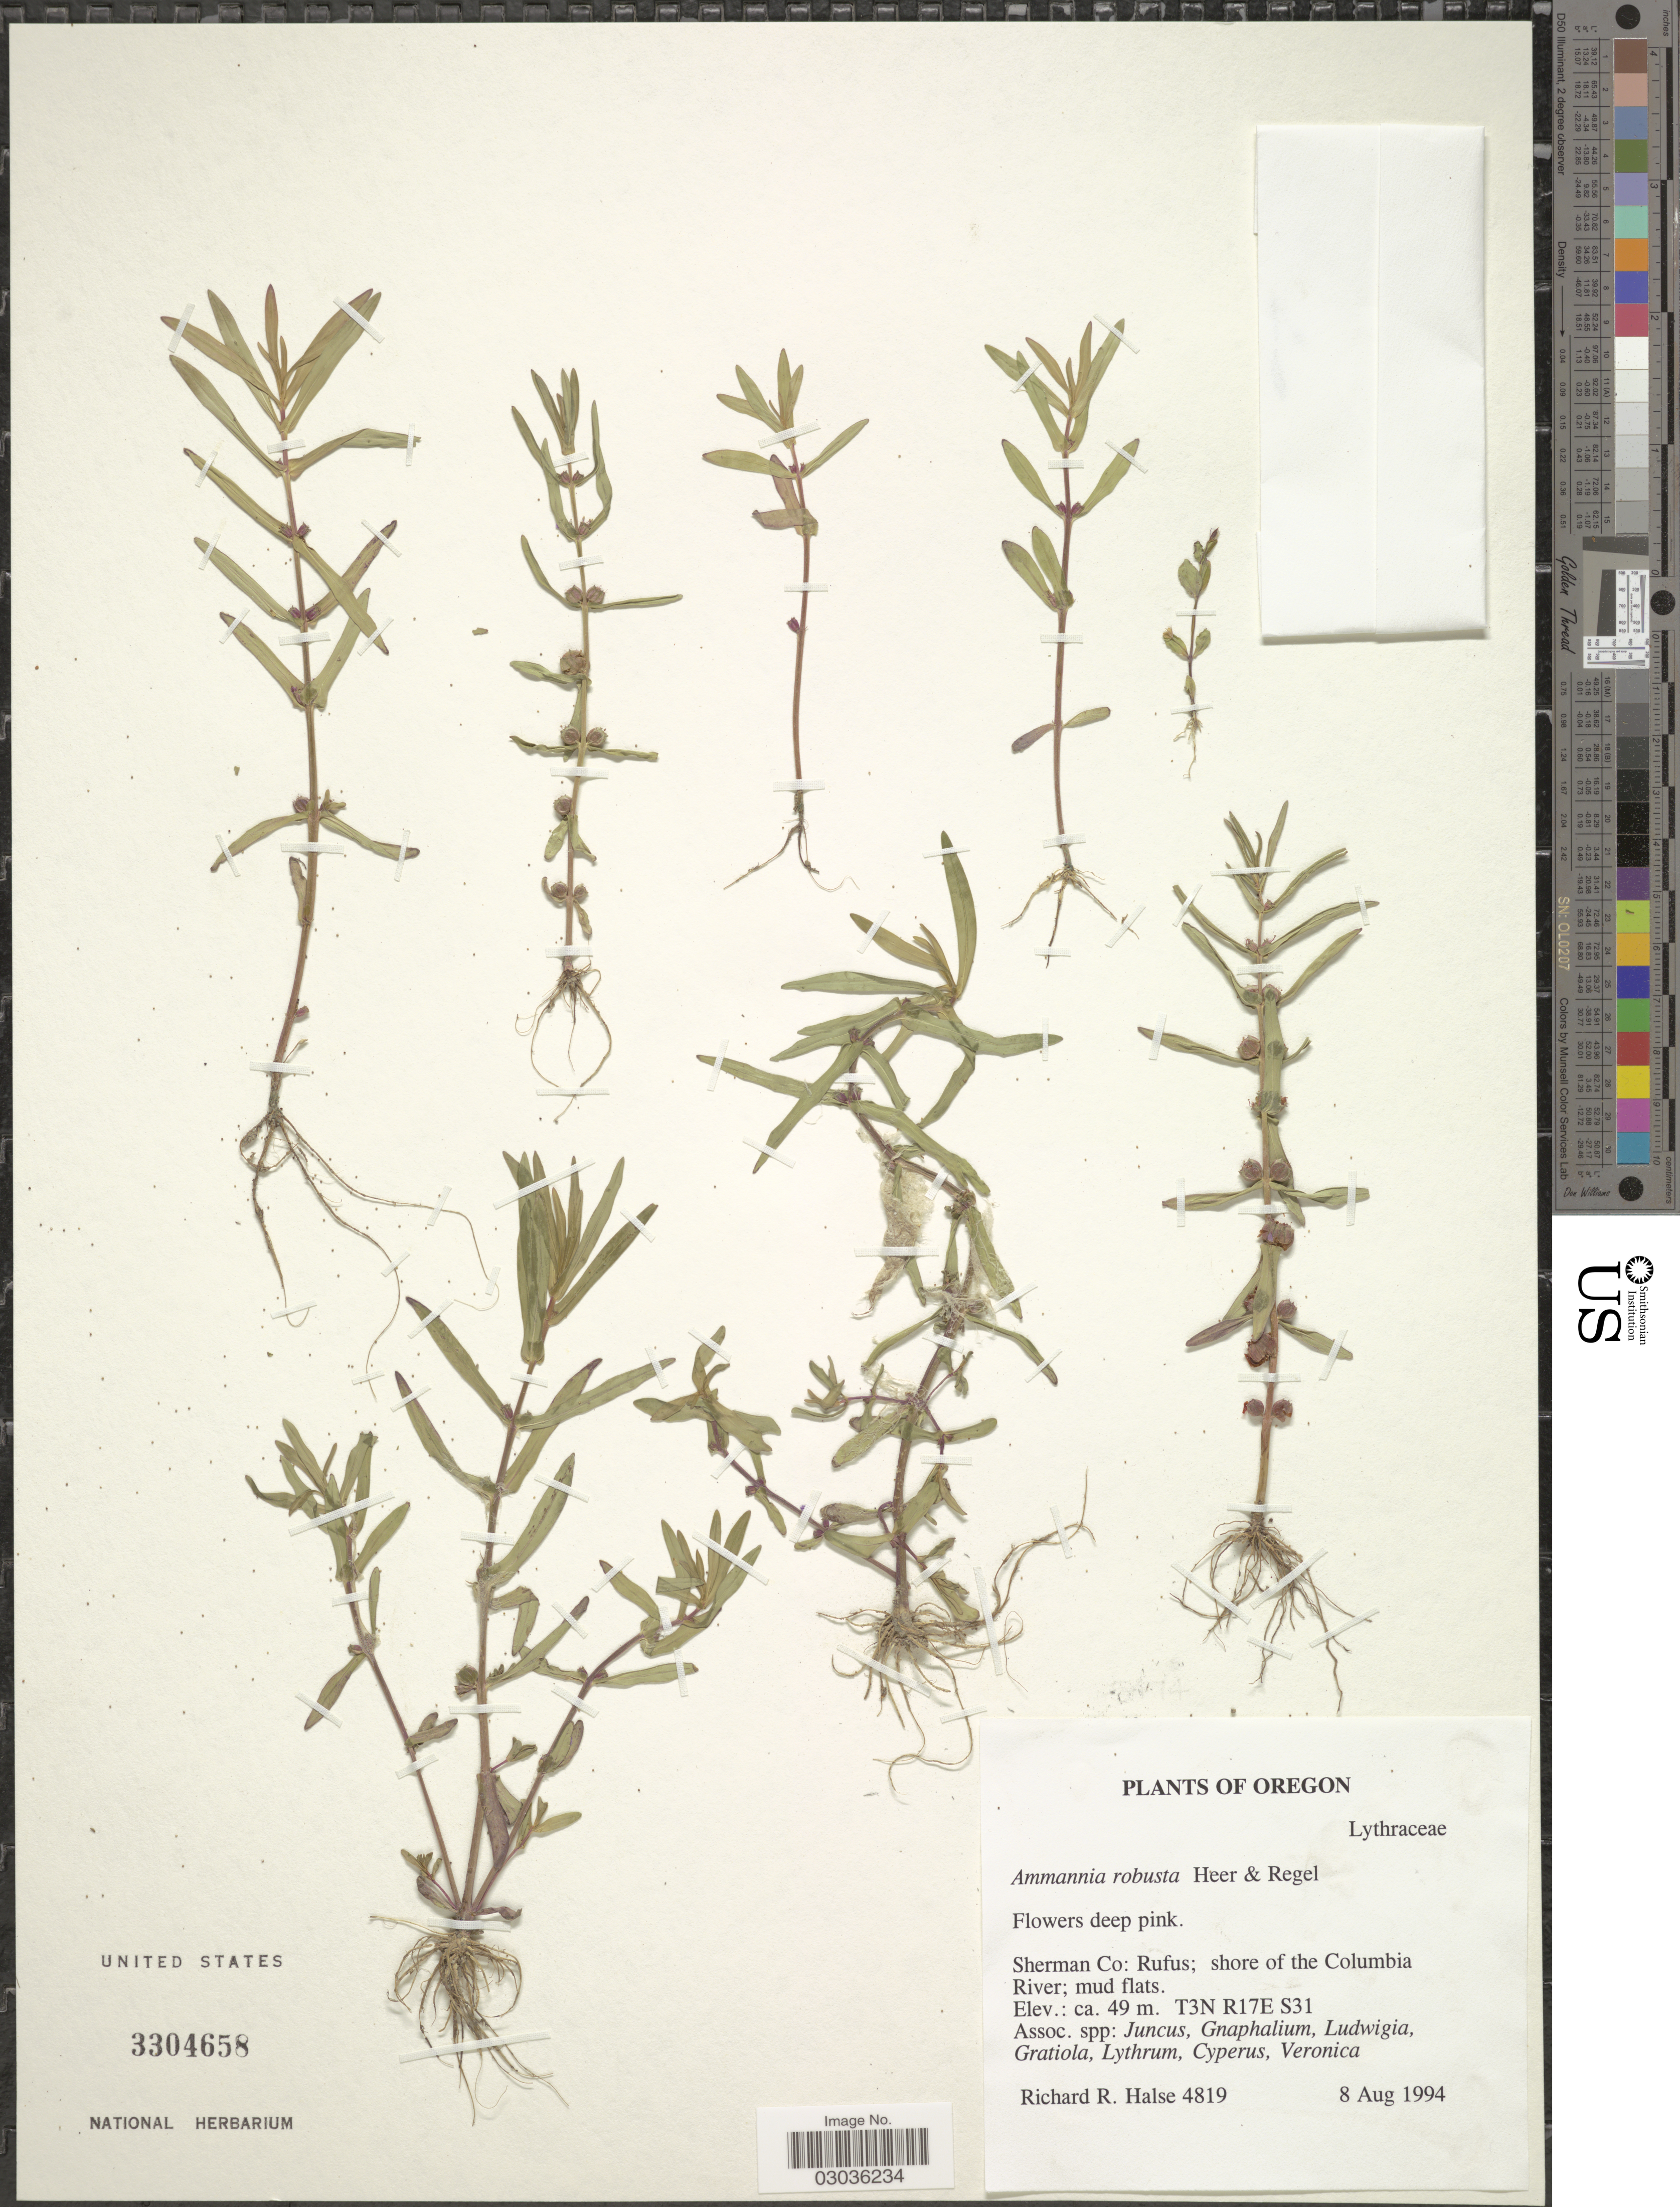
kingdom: Plantae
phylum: Tracheophyta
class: Magnoliopsida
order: Myrtales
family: Lythraceae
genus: Ammannia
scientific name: Ammannia robusta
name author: Heer & Regel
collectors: R. Halse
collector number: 4819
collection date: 1994-08-08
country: United States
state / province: Oregon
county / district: Sherman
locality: Sherman Co: Rufus; shore of the Columbia River, T3N R17E S31.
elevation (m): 49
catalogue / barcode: US 3304658